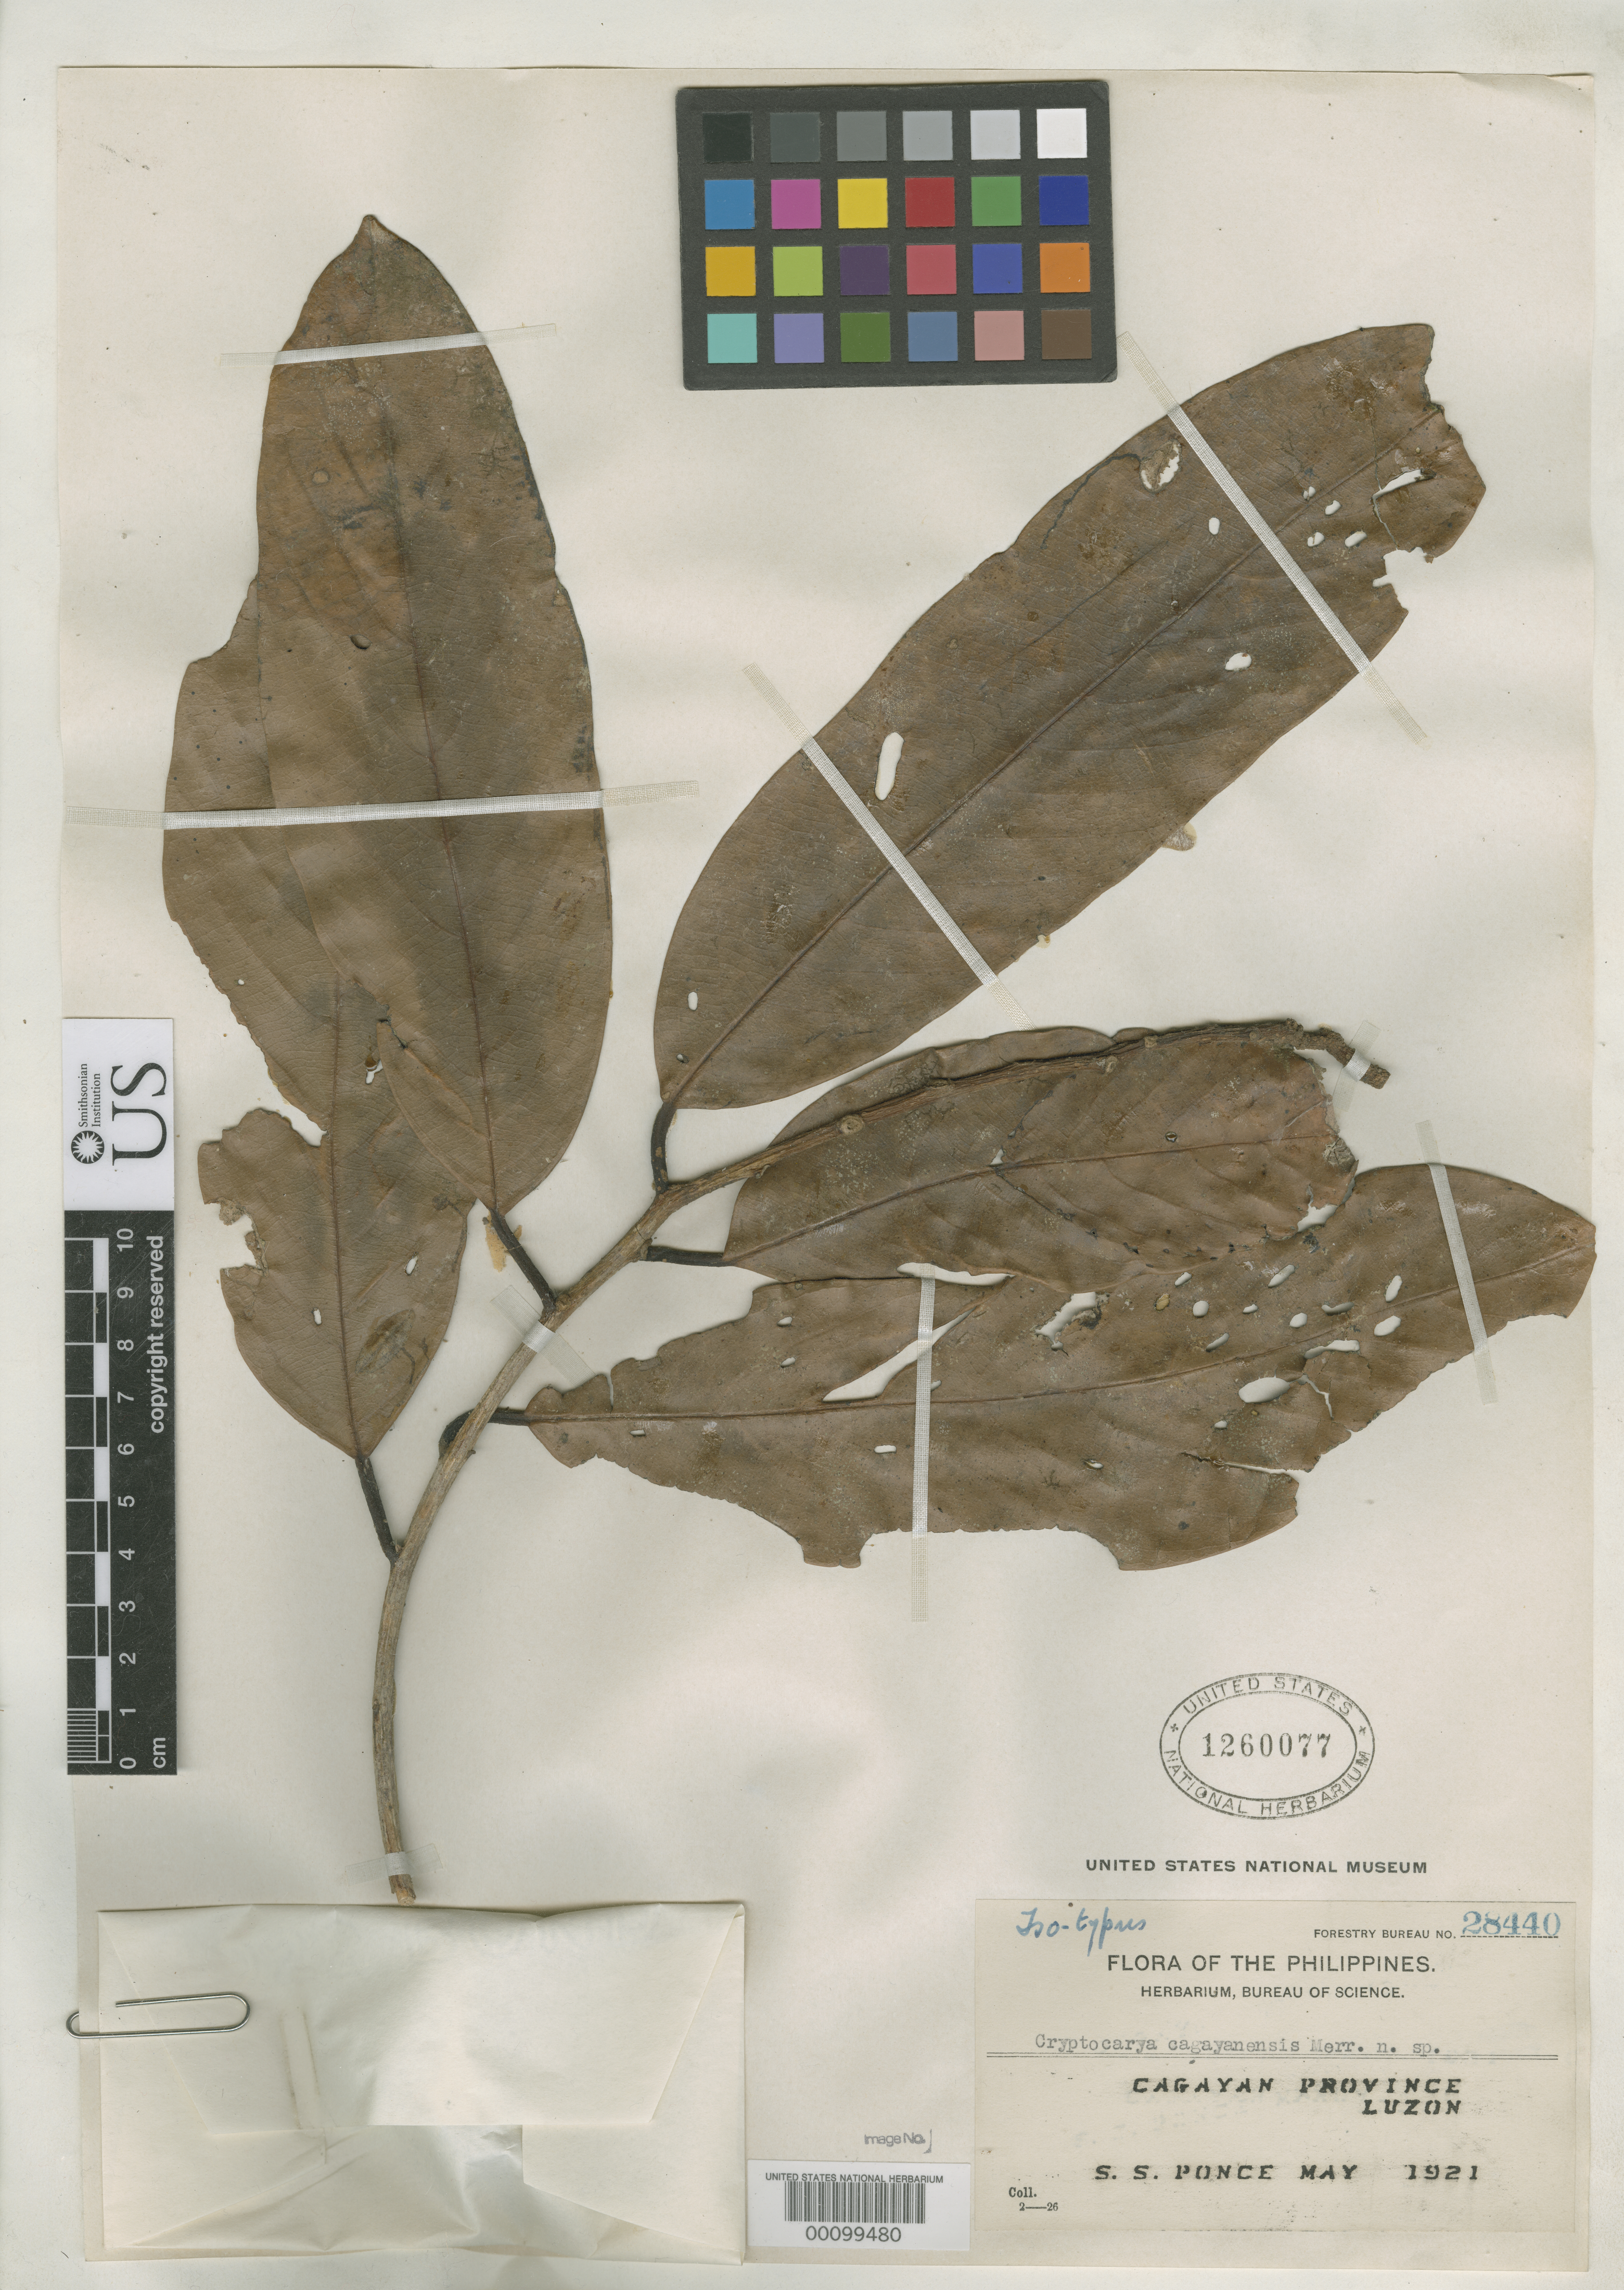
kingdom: Plantae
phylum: Tracheophyta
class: Magnoliopsida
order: Laurales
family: Lauraceae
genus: Cryptocarya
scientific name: Cryptocarya cagayanensis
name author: Merr.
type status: Isotype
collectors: S. Ponce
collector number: Bur. Sci. 28440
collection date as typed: May 1921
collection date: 1921-05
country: Philippines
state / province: Cagayan Valley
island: Luzon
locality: Cagayan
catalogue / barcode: US 1260077